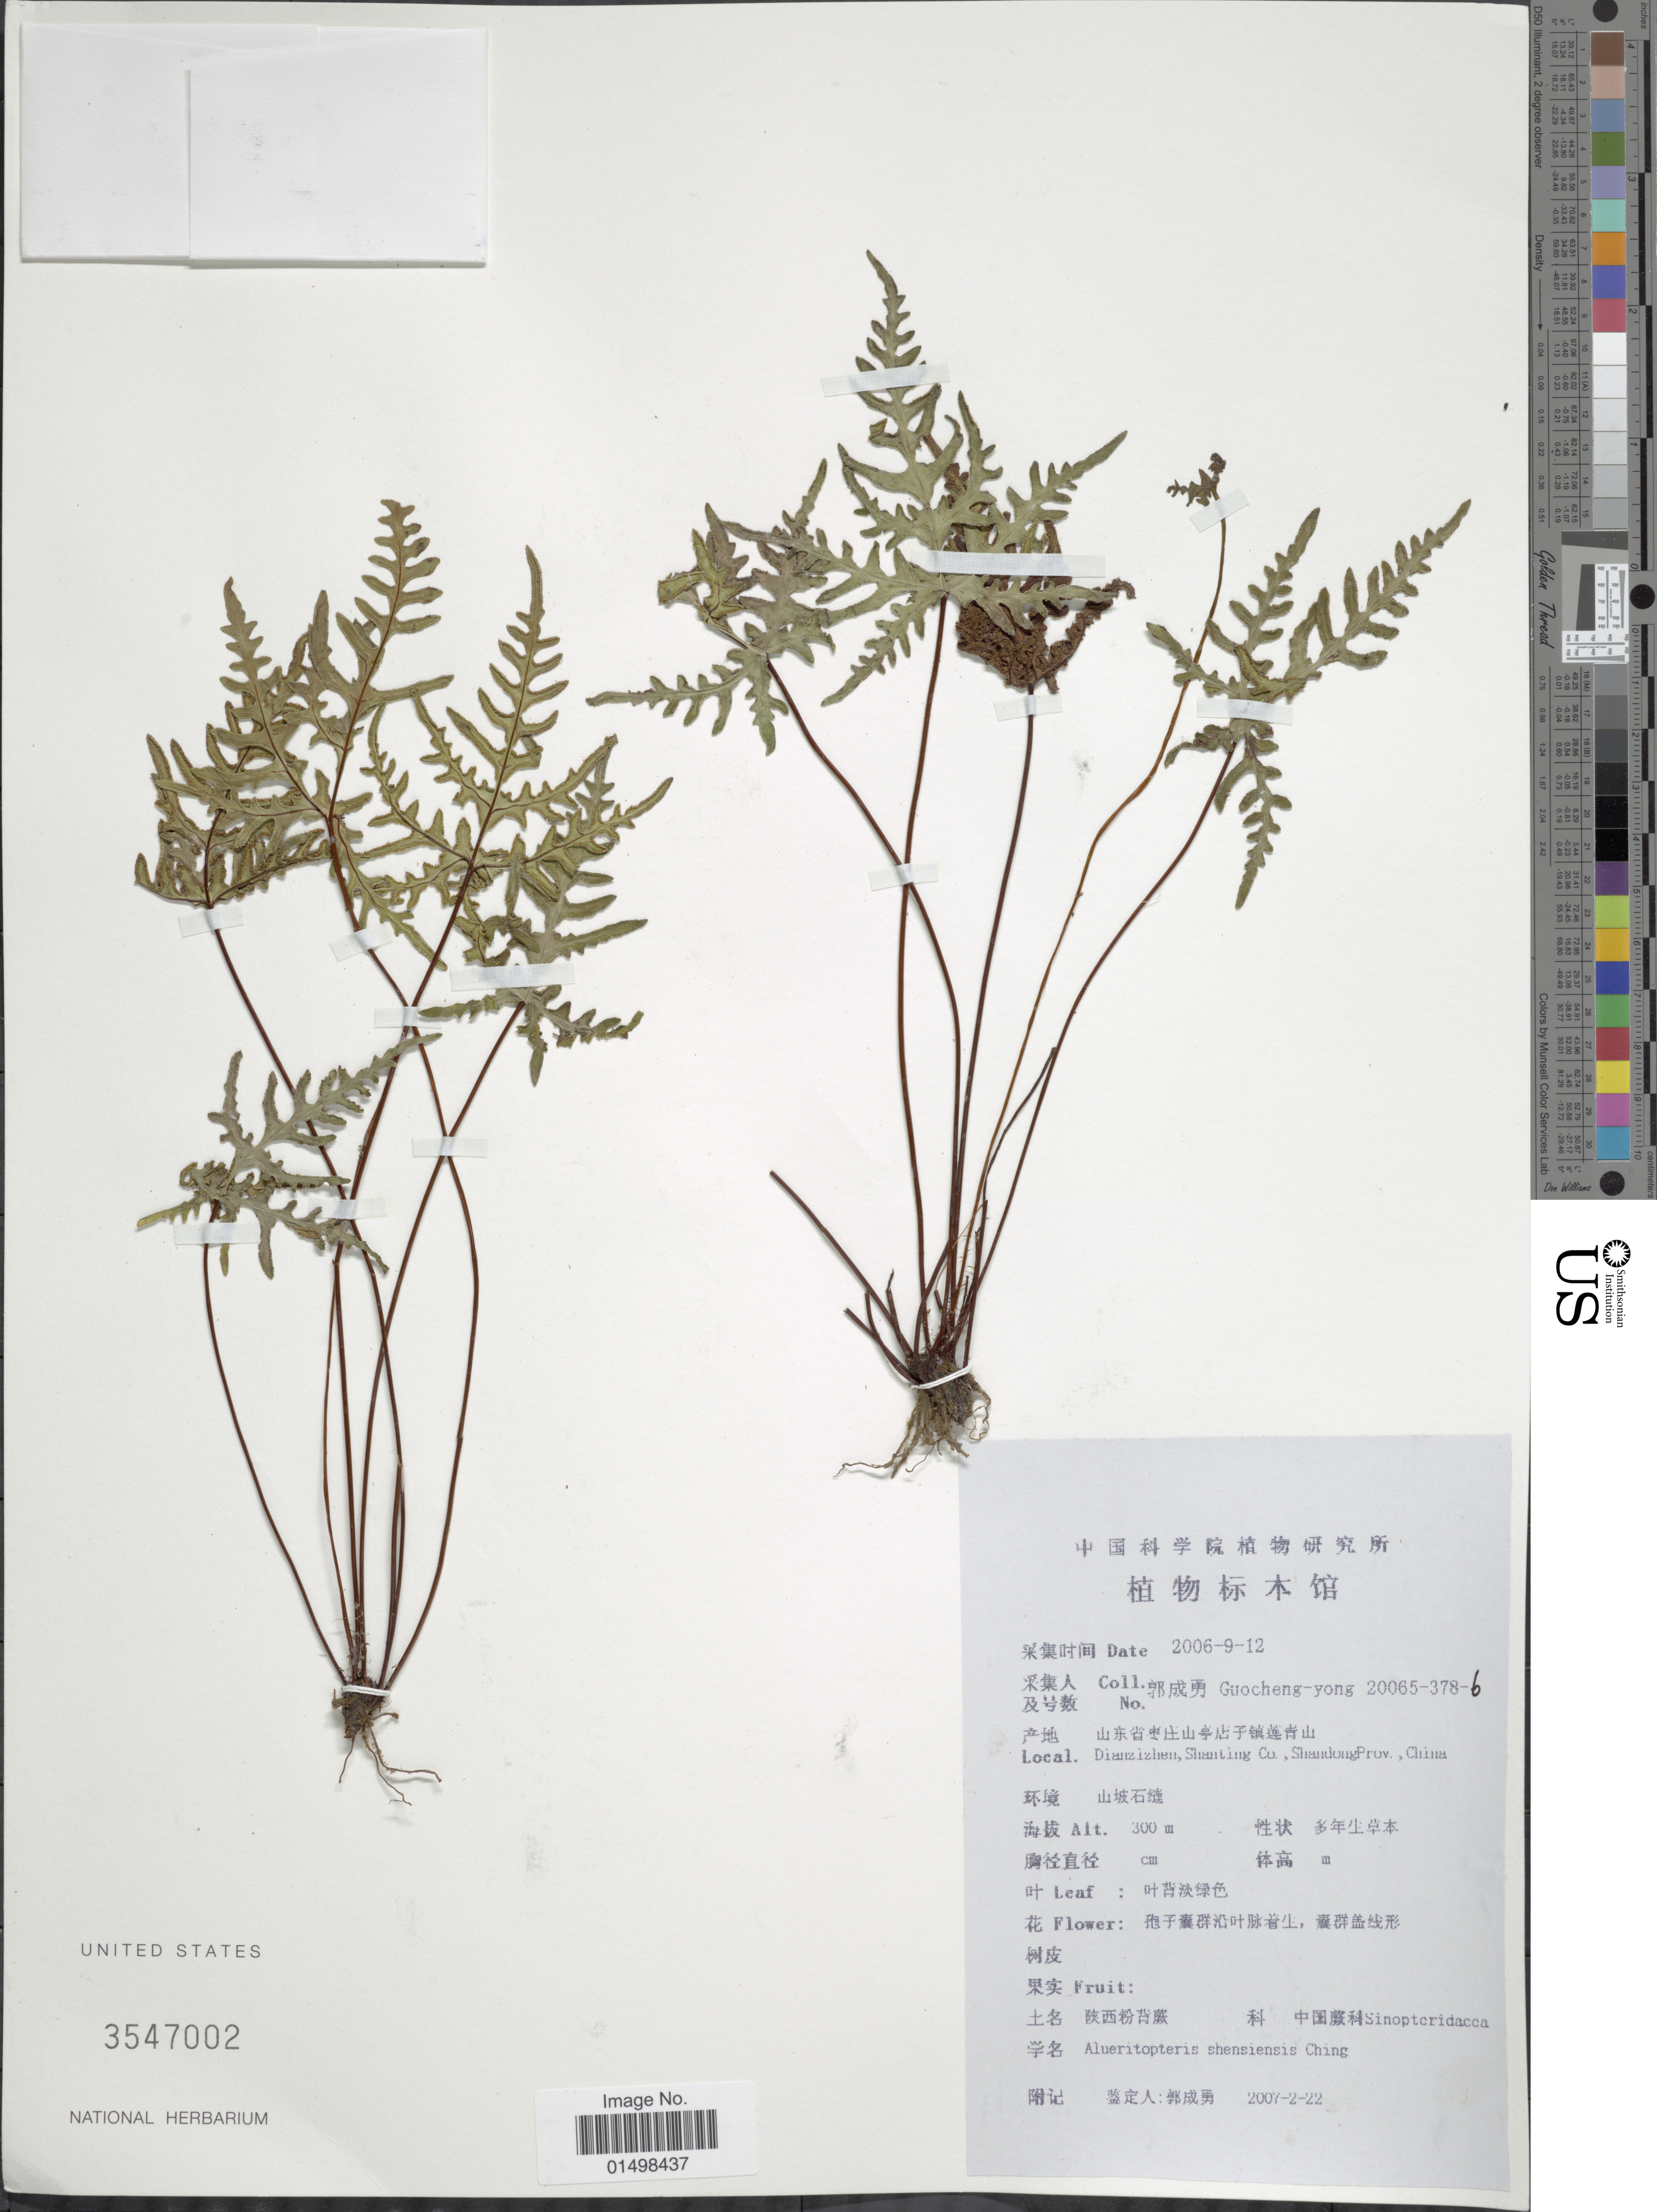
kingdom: Plantae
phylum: Tracheophyta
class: Polypodiopsida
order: Polypodiales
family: Pteridaceae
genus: Aleuritopteris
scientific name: Aleuritopteris shensiensis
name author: Ching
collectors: Guo cheng-yong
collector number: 20065-378-6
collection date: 2006-12-09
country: China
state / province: Shandong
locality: Dianzizhen, Shaniing Co., ShandongProv. China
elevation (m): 300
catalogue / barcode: US 3547002